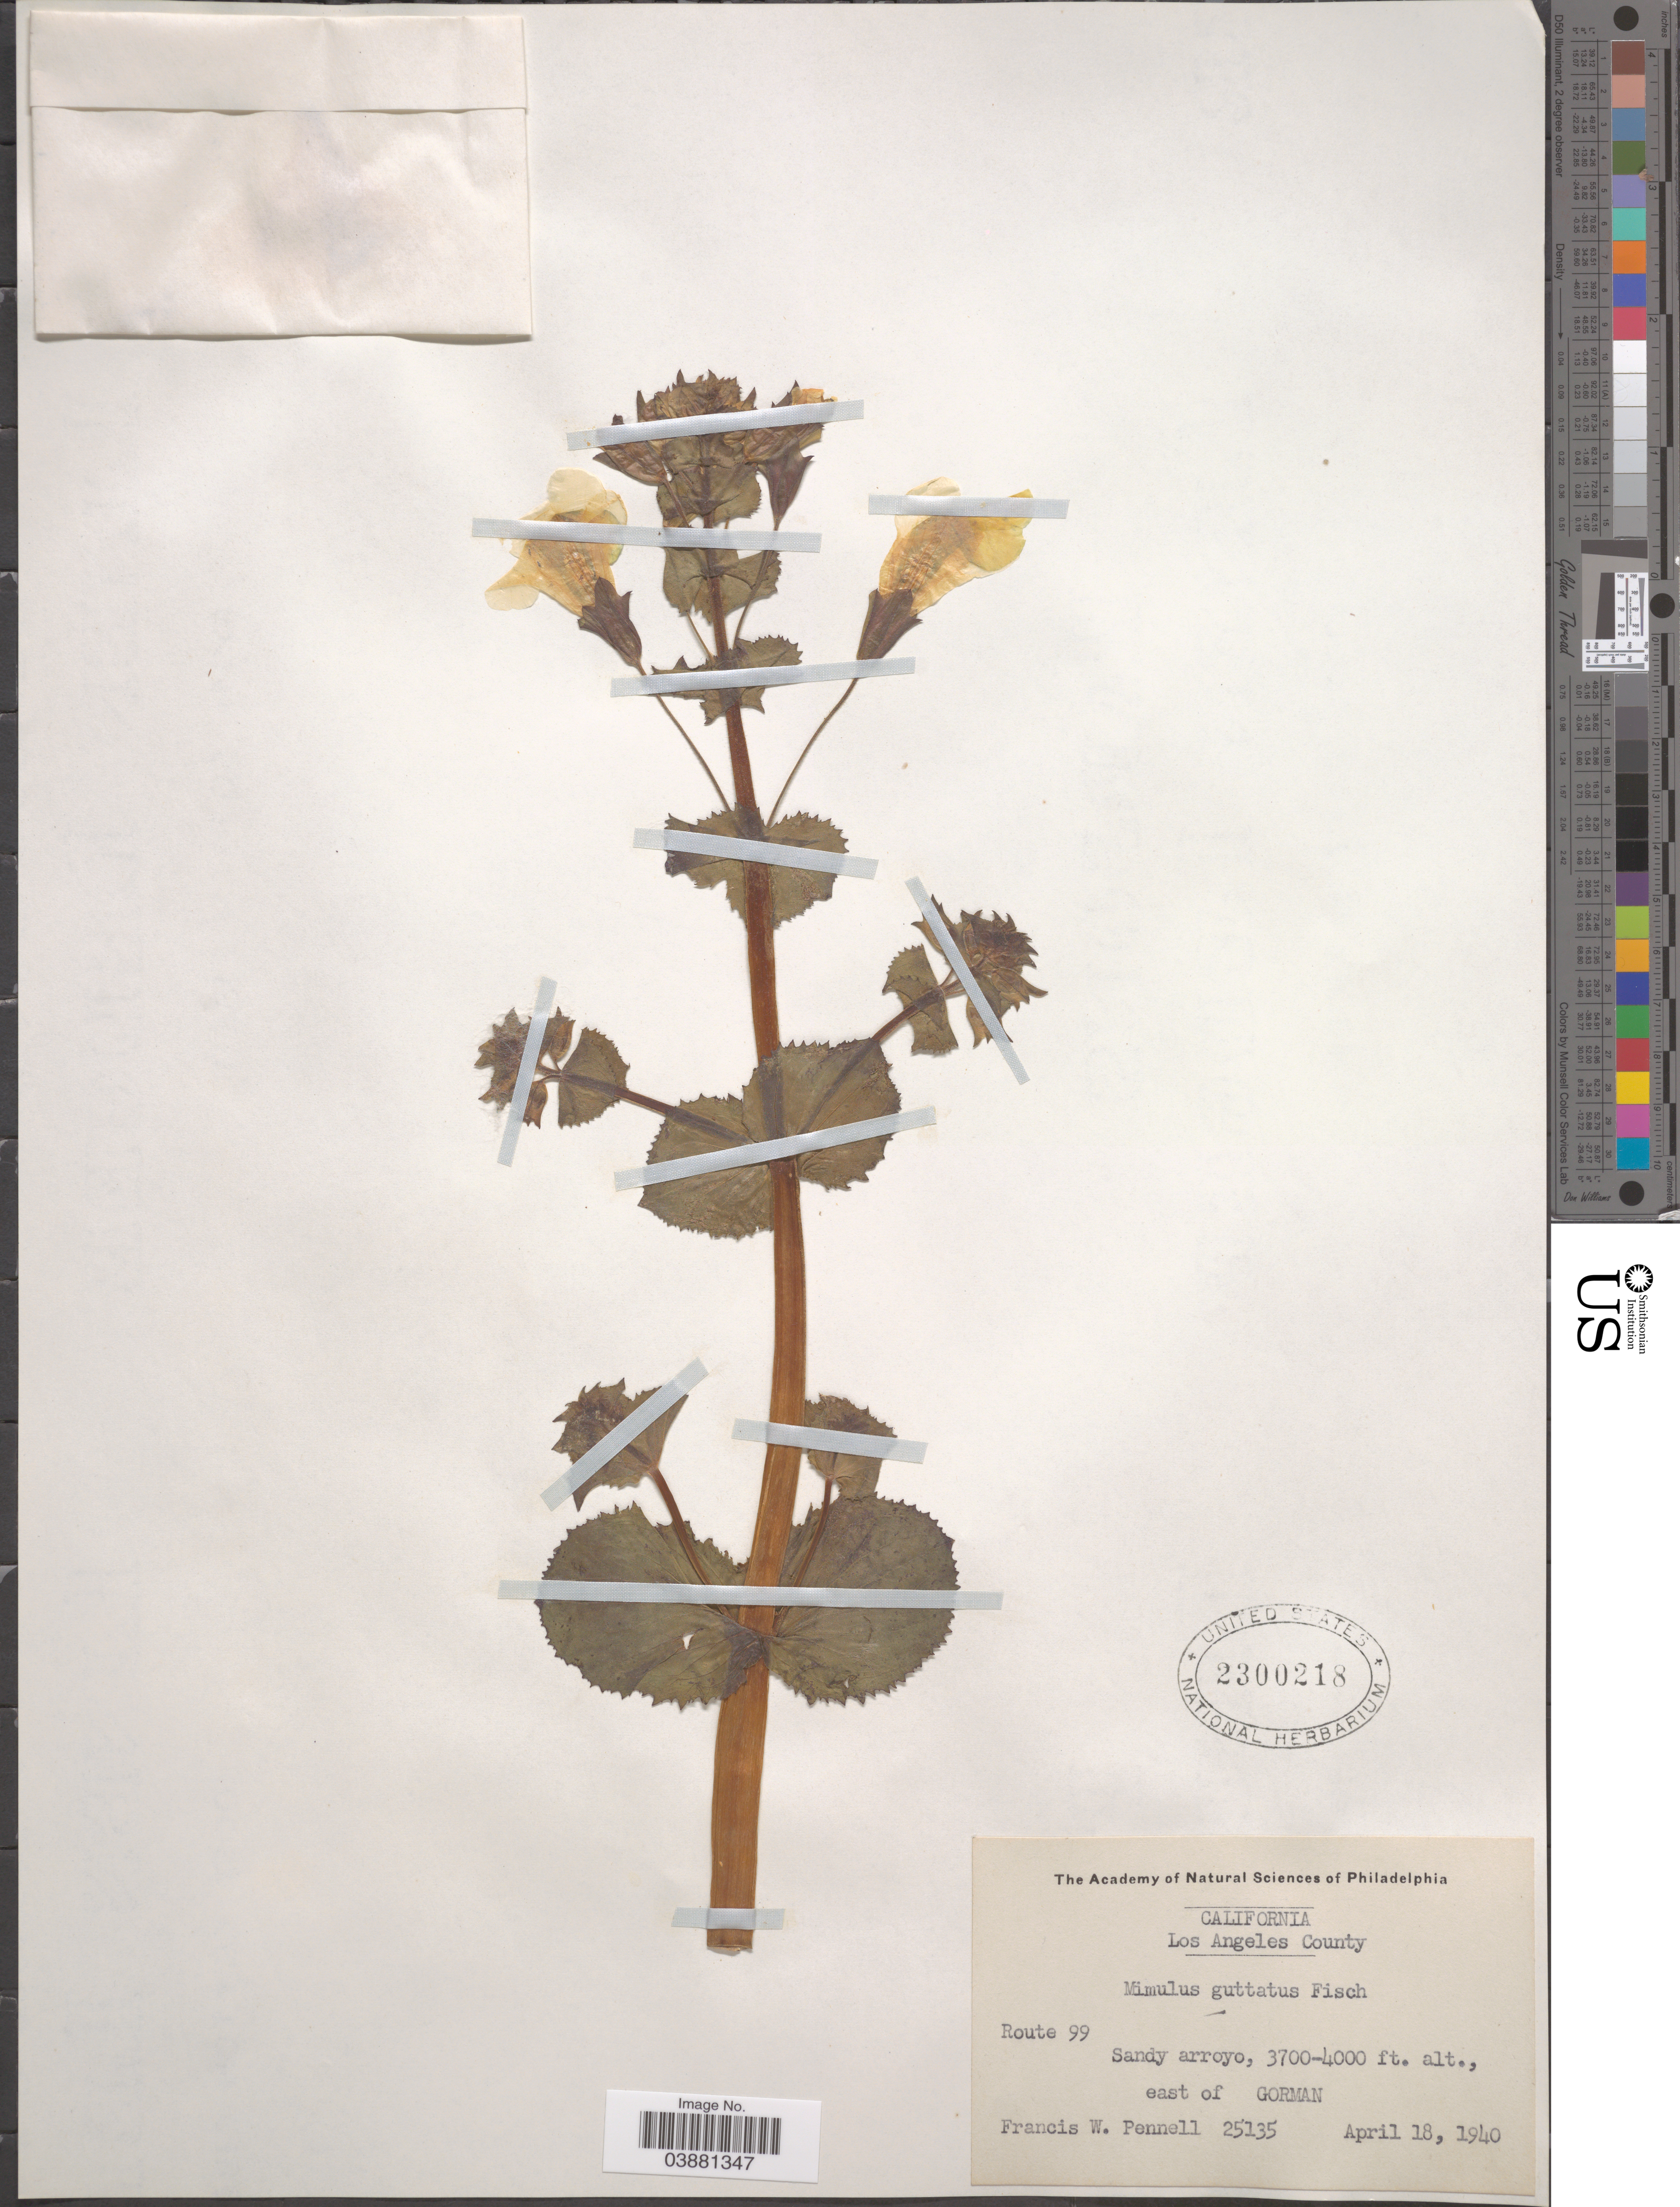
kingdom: Plantae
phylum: Tracheophyta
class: Magnoliopsida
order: Lamiales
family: Phrymaceae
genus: Mimulus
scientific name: Mimulus guttatus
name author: DC.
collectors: F. W. Pennell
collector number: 25135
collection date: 1940-04-18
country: United States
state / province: California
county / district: Los Angeles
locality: Los Angeles County. Route 99. Sandy arroyo, east of Gorman.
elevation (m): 1128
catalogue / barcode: US 2300218